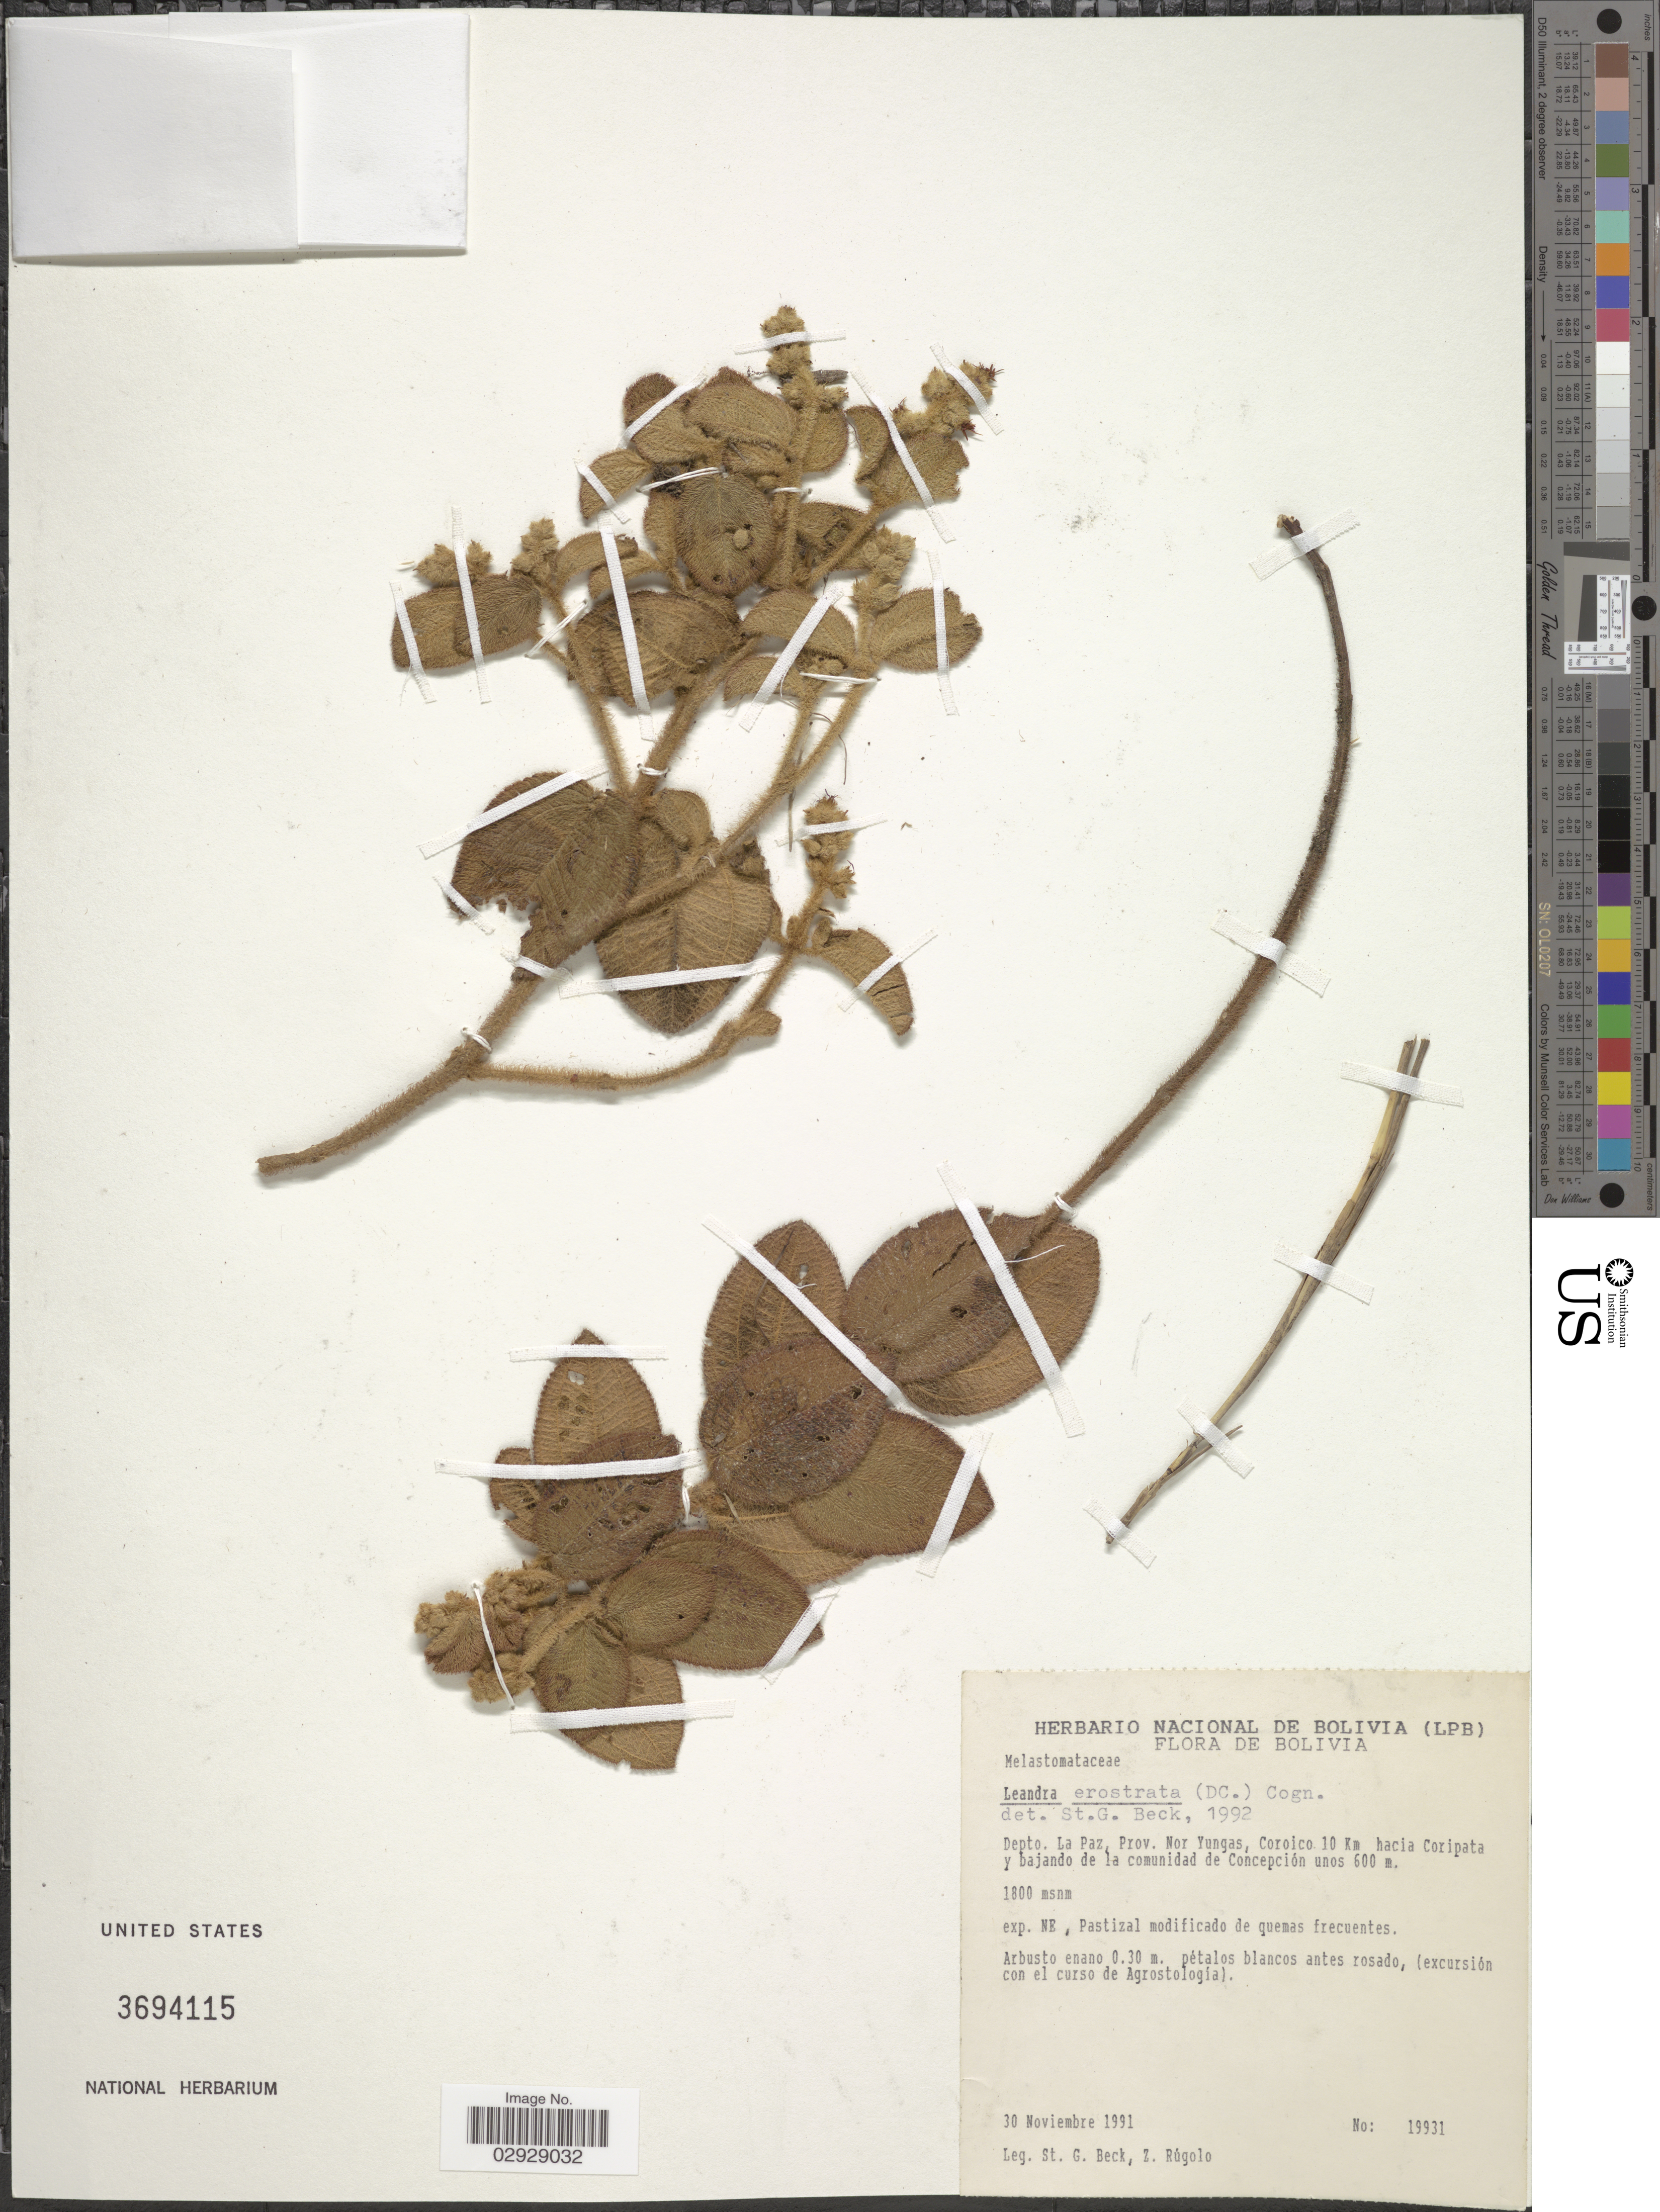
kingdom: Plantae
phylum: Tracheophyta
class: Magnoliopsida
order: Myrtales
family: Melastomataceae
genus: Leandra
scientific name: Leandra erostrata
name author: (DC.) Cogn.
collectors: S. G. Beck & Z. Rúgolo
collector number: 19931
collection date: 1991-11-30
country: Bolivia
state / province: La Paz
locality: Depto. La Paz, Prov. Nor Yungas, Coroico 10 Km hacia Coripata y bajando de la comunidad de Concención unos 600 m.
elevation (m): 1800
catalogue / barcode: US 3694115